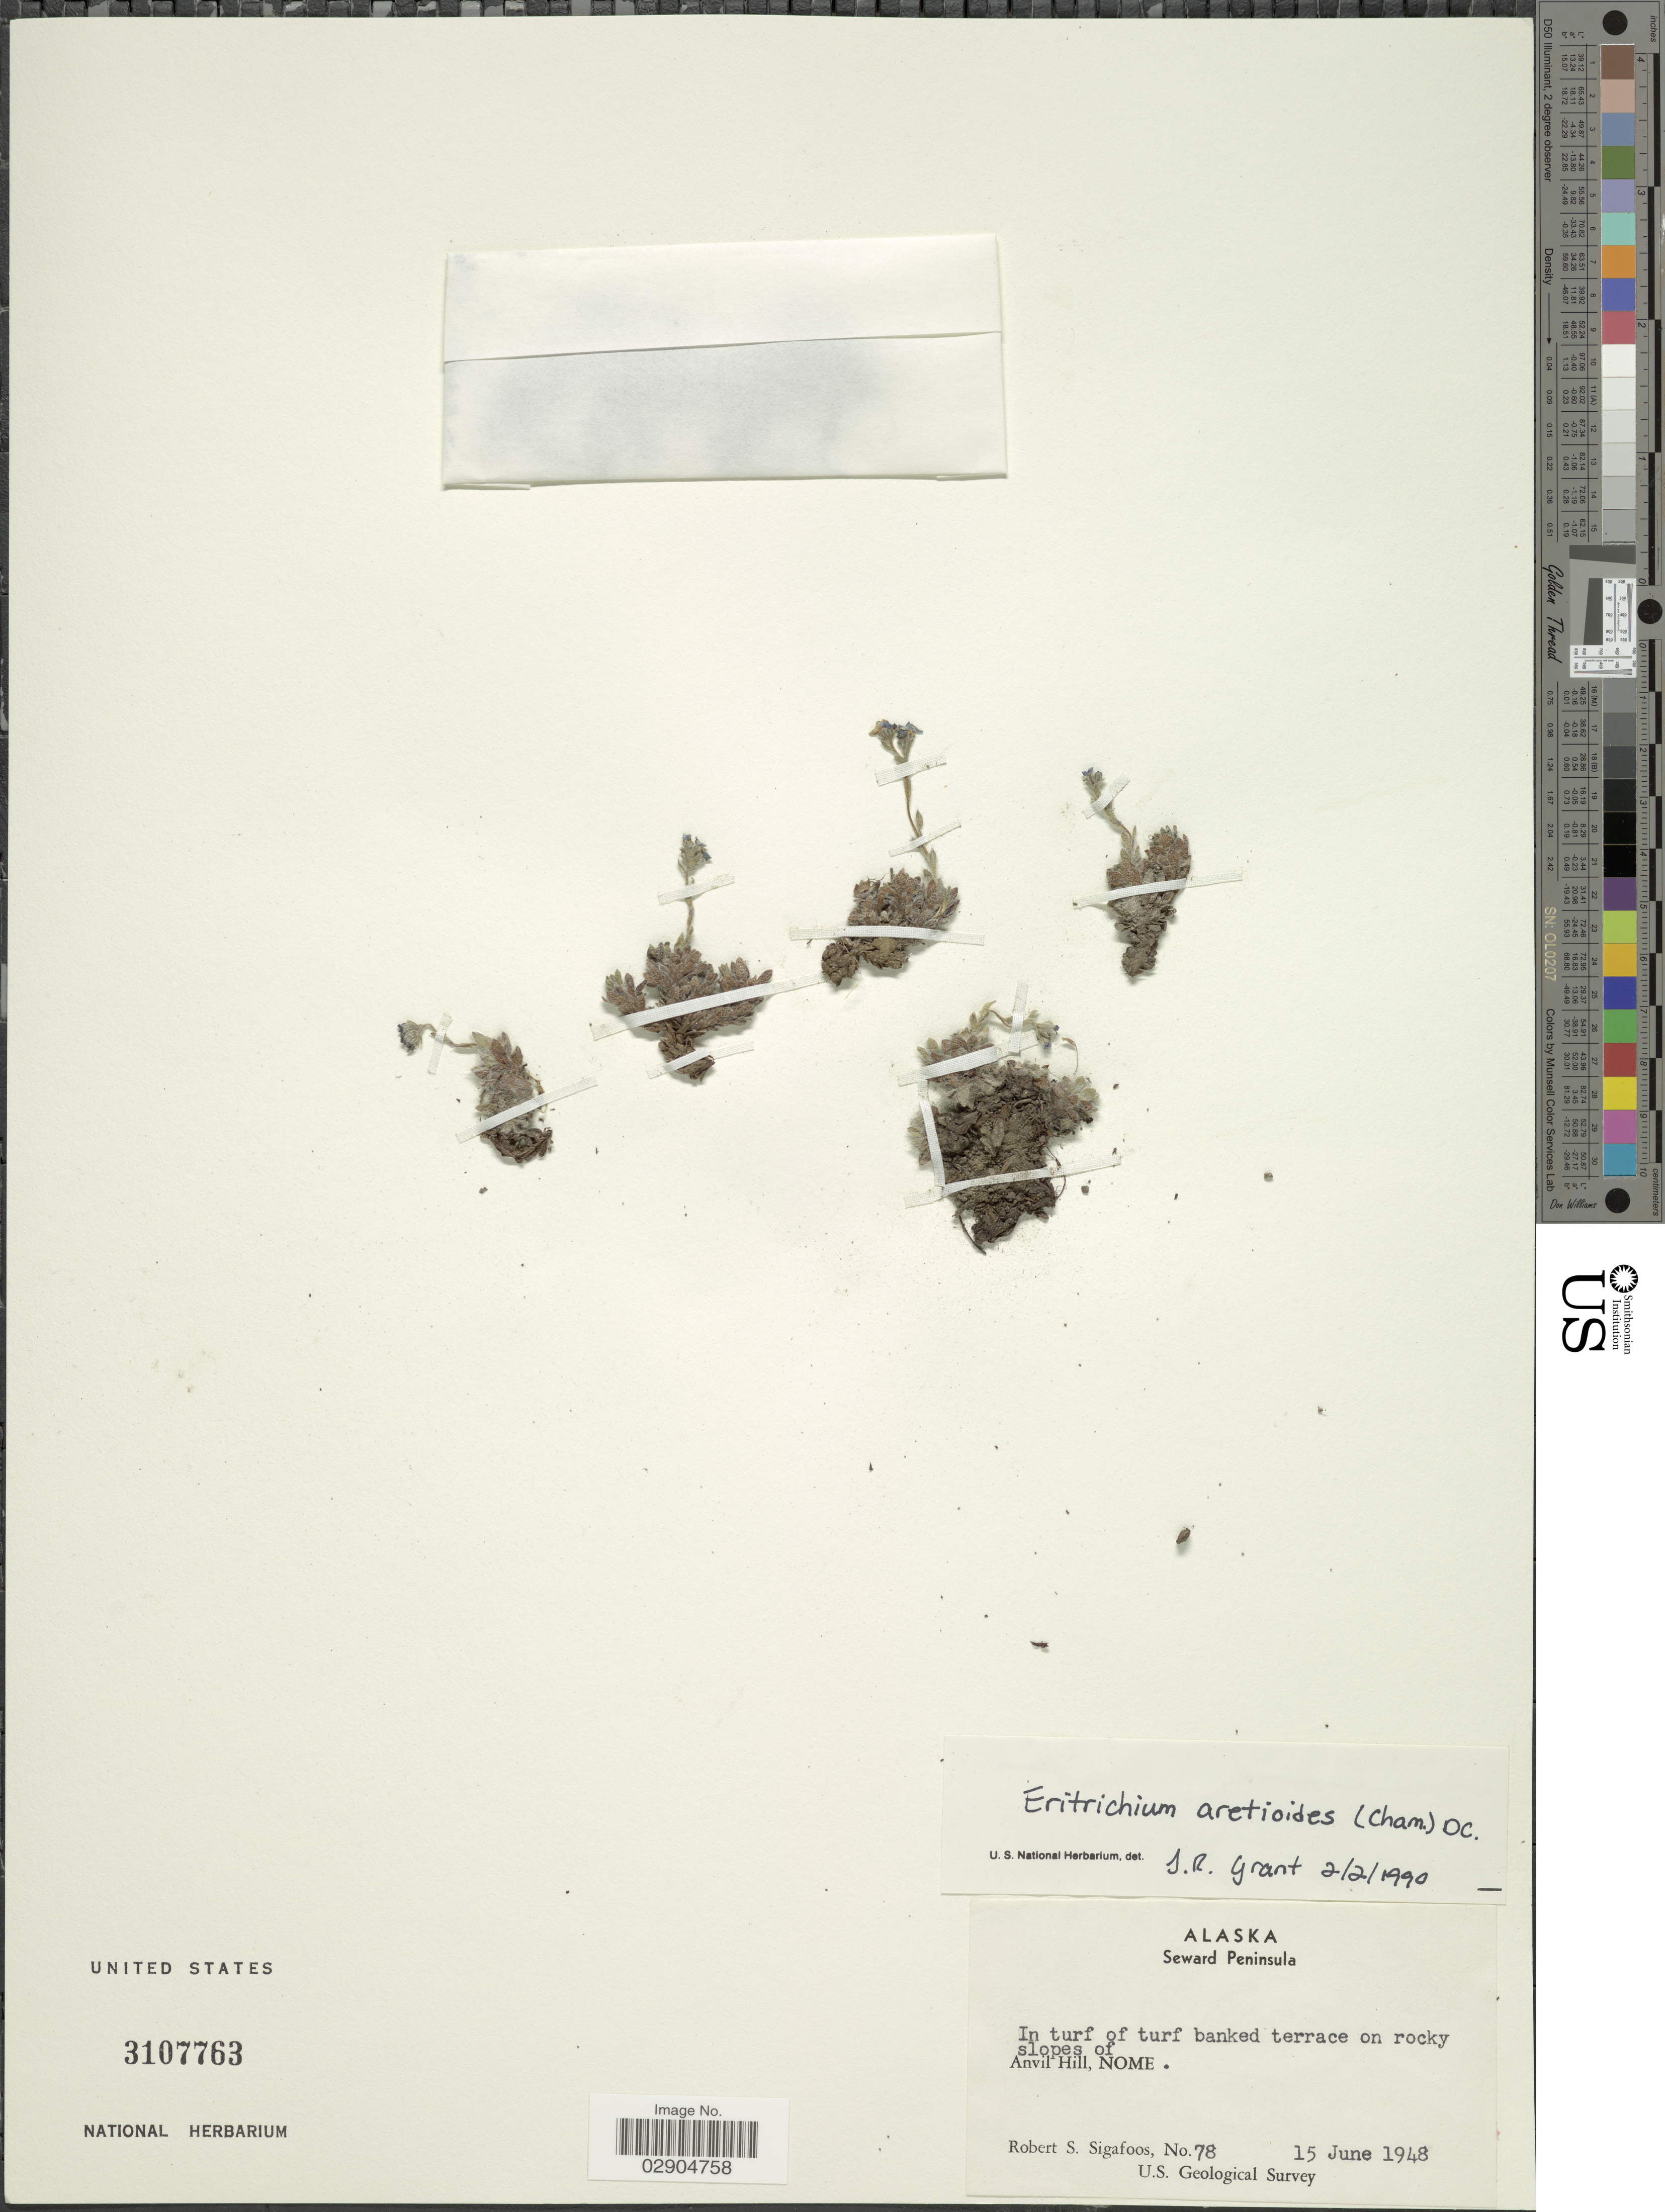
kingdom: Plantae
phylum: Tracheophyta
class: Magnoliopsida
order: Boraginales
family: Boraginaceae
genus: Eritrichium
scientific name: Eritrichium aretioides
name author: (Cham.) DC.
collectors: R. Sigafoos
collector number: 78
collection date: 1948-06-15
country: United States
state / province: Alaska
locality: Seward Peninsula, In turf of turf banked terrace on rocky slopes of Anvil Hill, Nome.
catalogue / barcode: US 3107763